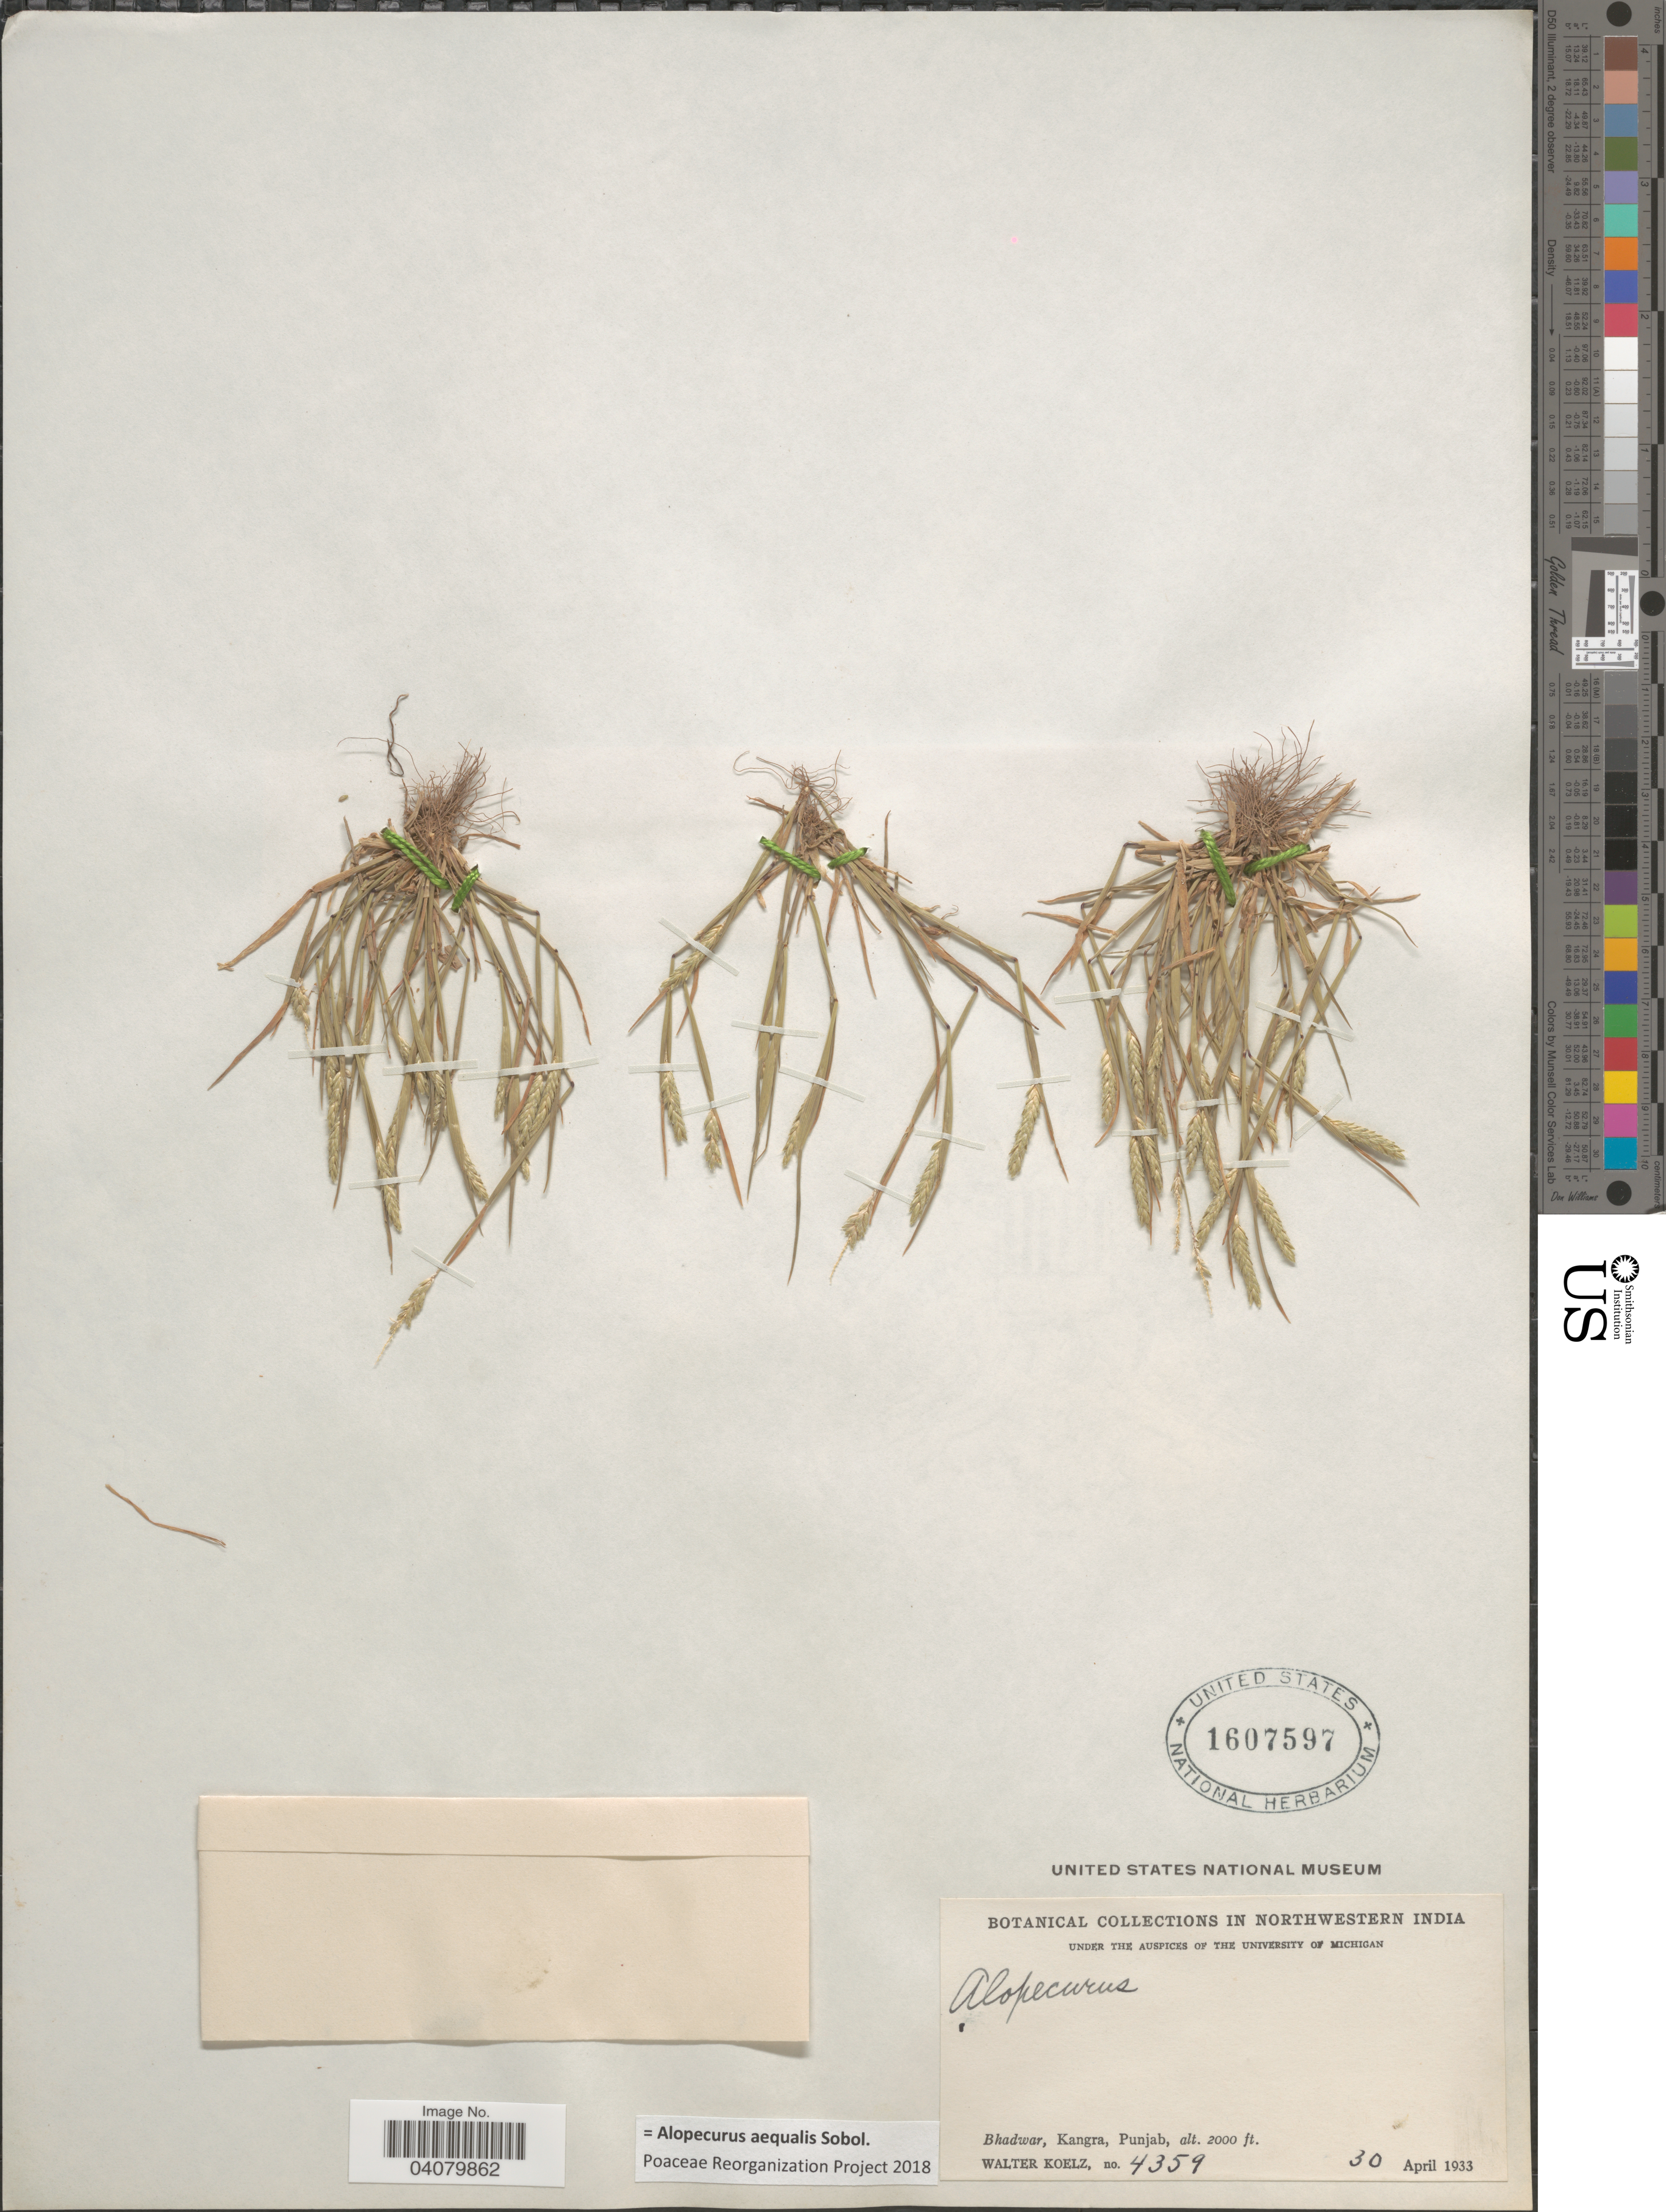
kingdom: Plantae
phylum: Tracheophyta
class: Liliopsida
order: Poales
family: Poaceae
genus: Alopecurus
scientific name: Alopecurus aequalis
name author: Sobol.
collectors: W. N. Koelz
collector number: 4359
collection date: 1933-04-30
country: India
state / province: Punjab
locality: Northwestern India. Bhadwar, Kangra.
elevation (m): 610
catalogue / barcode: US 1607597